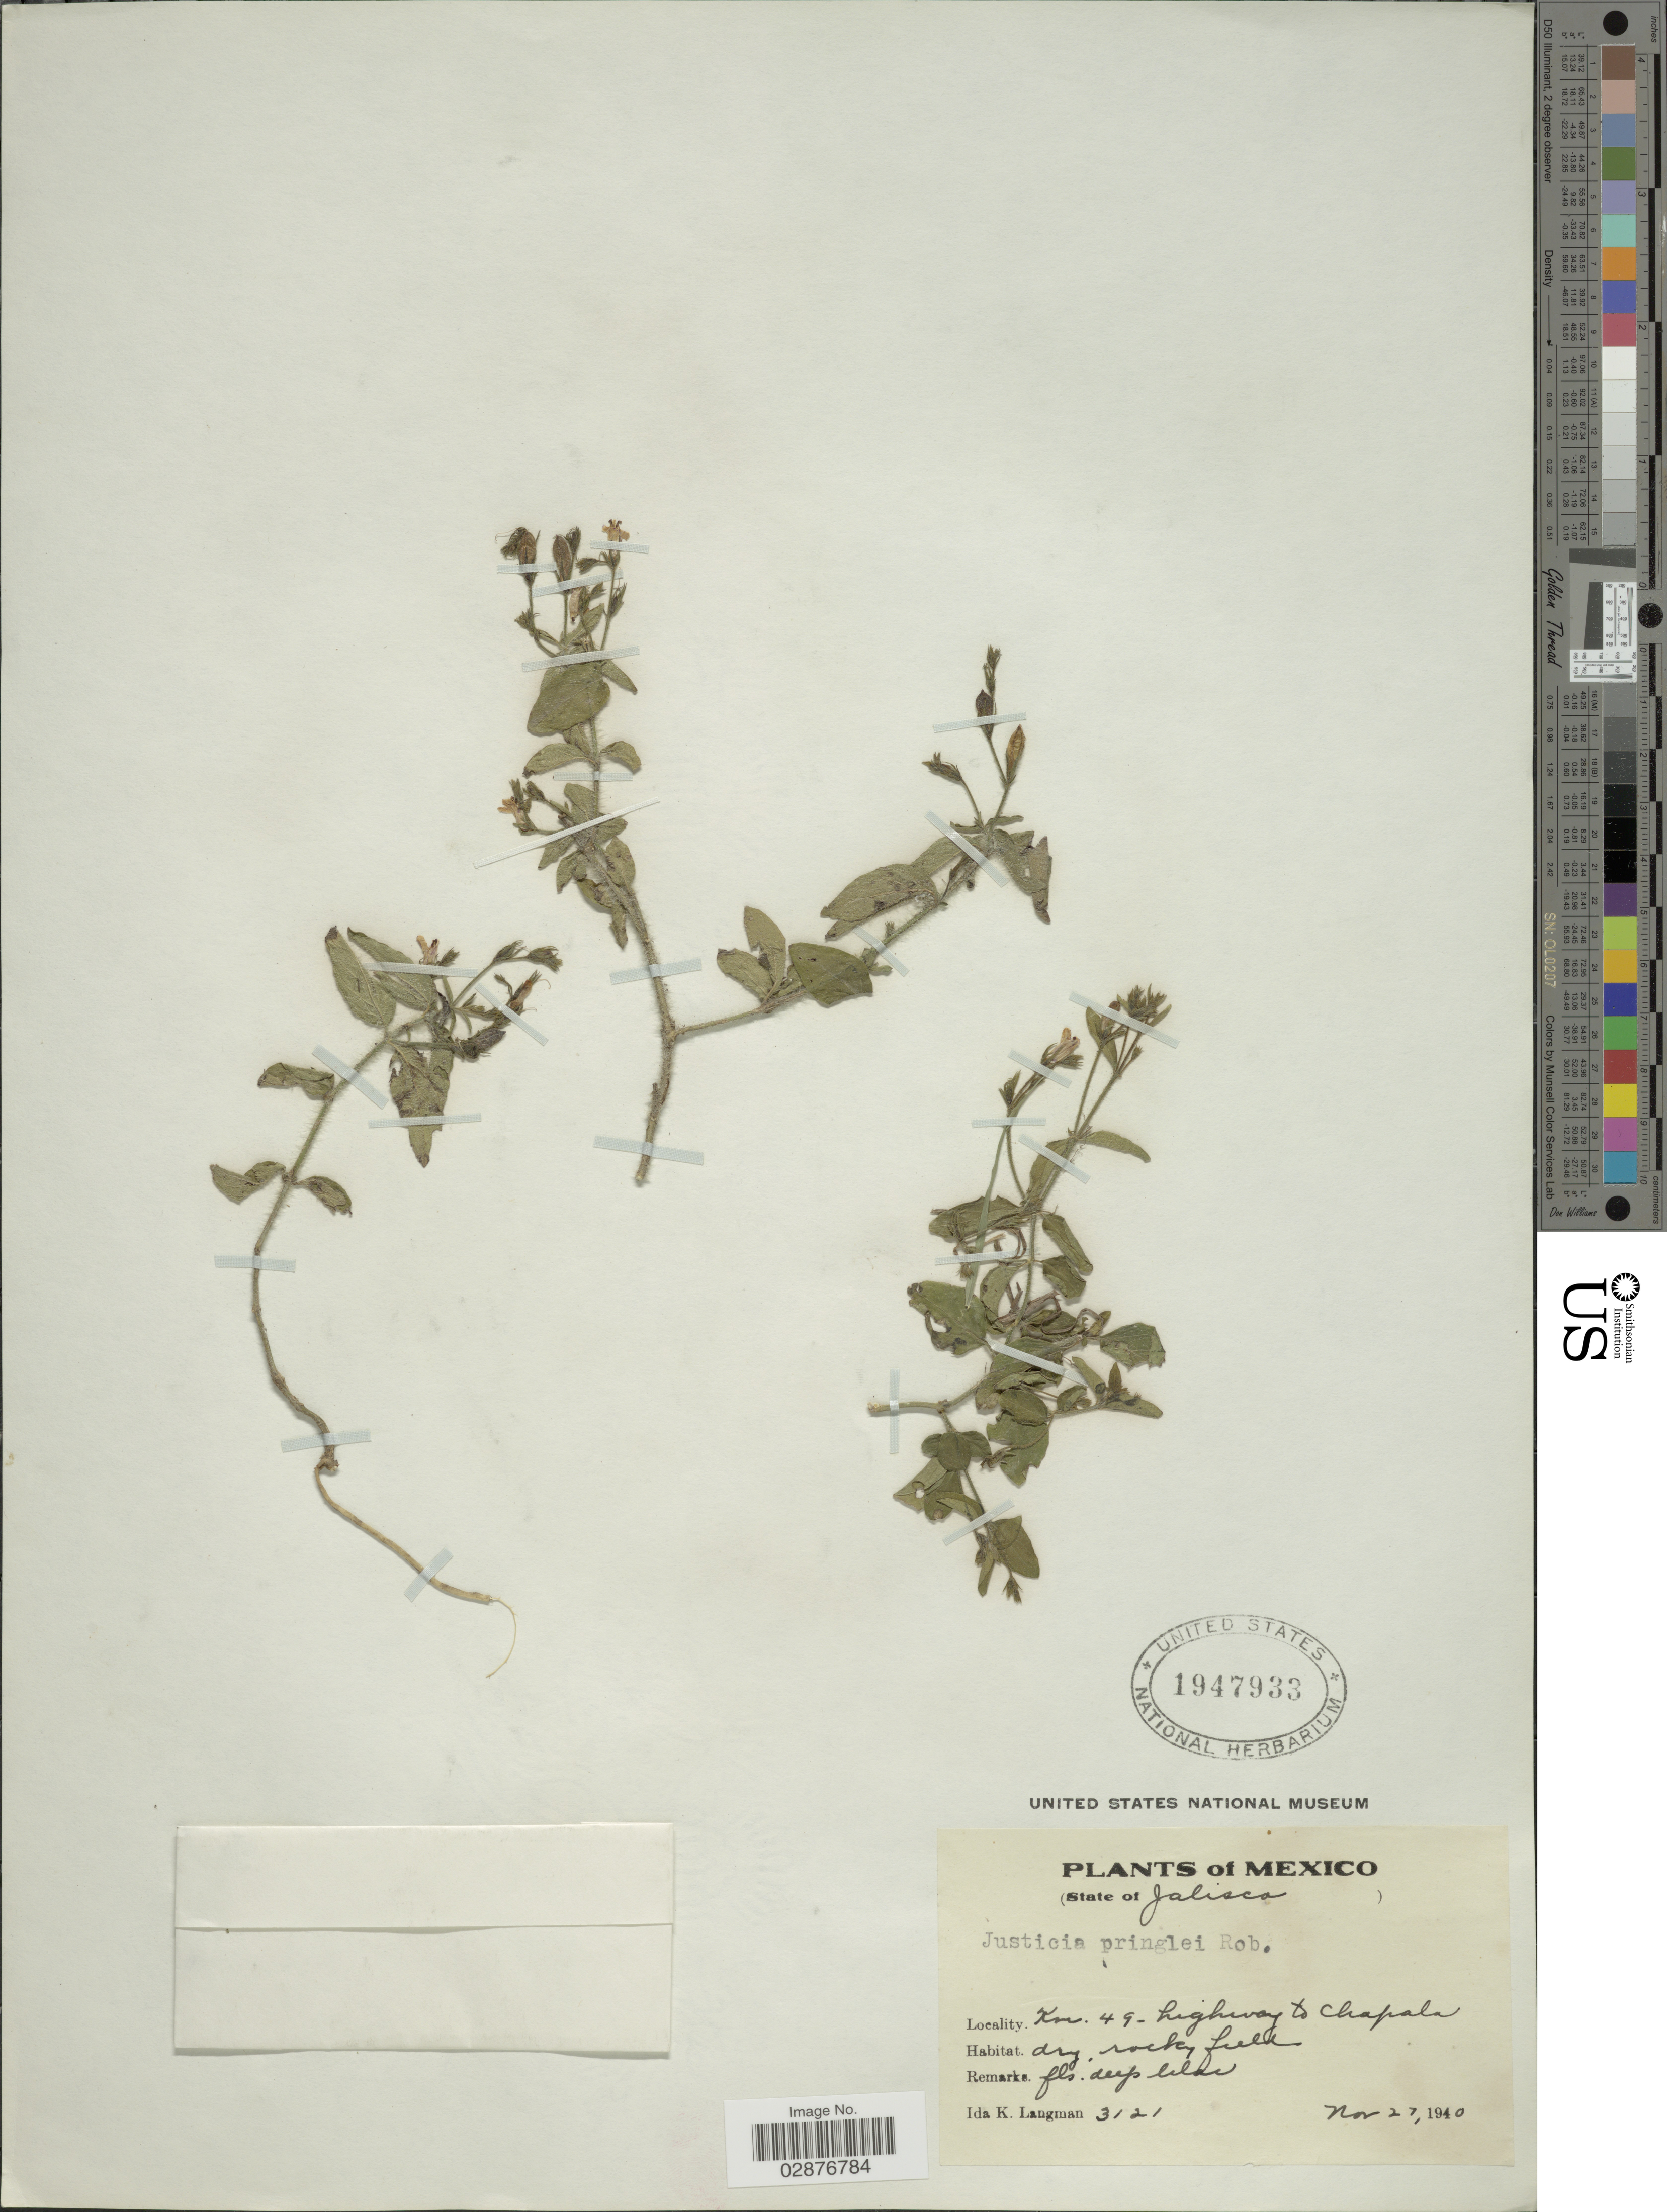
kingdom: Plantae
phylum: Tracheophyta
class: Magnoliopsida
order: Lamiales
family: Acanthaceae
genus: Justicia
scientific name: Justicia pringlei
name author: B.L. Rob.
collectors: I. K. Langman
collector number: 3121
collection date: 1940-11-27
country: Mexico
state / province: Jalisco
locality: Km. 49 - highway to Chapala.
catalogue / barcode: US 1947933